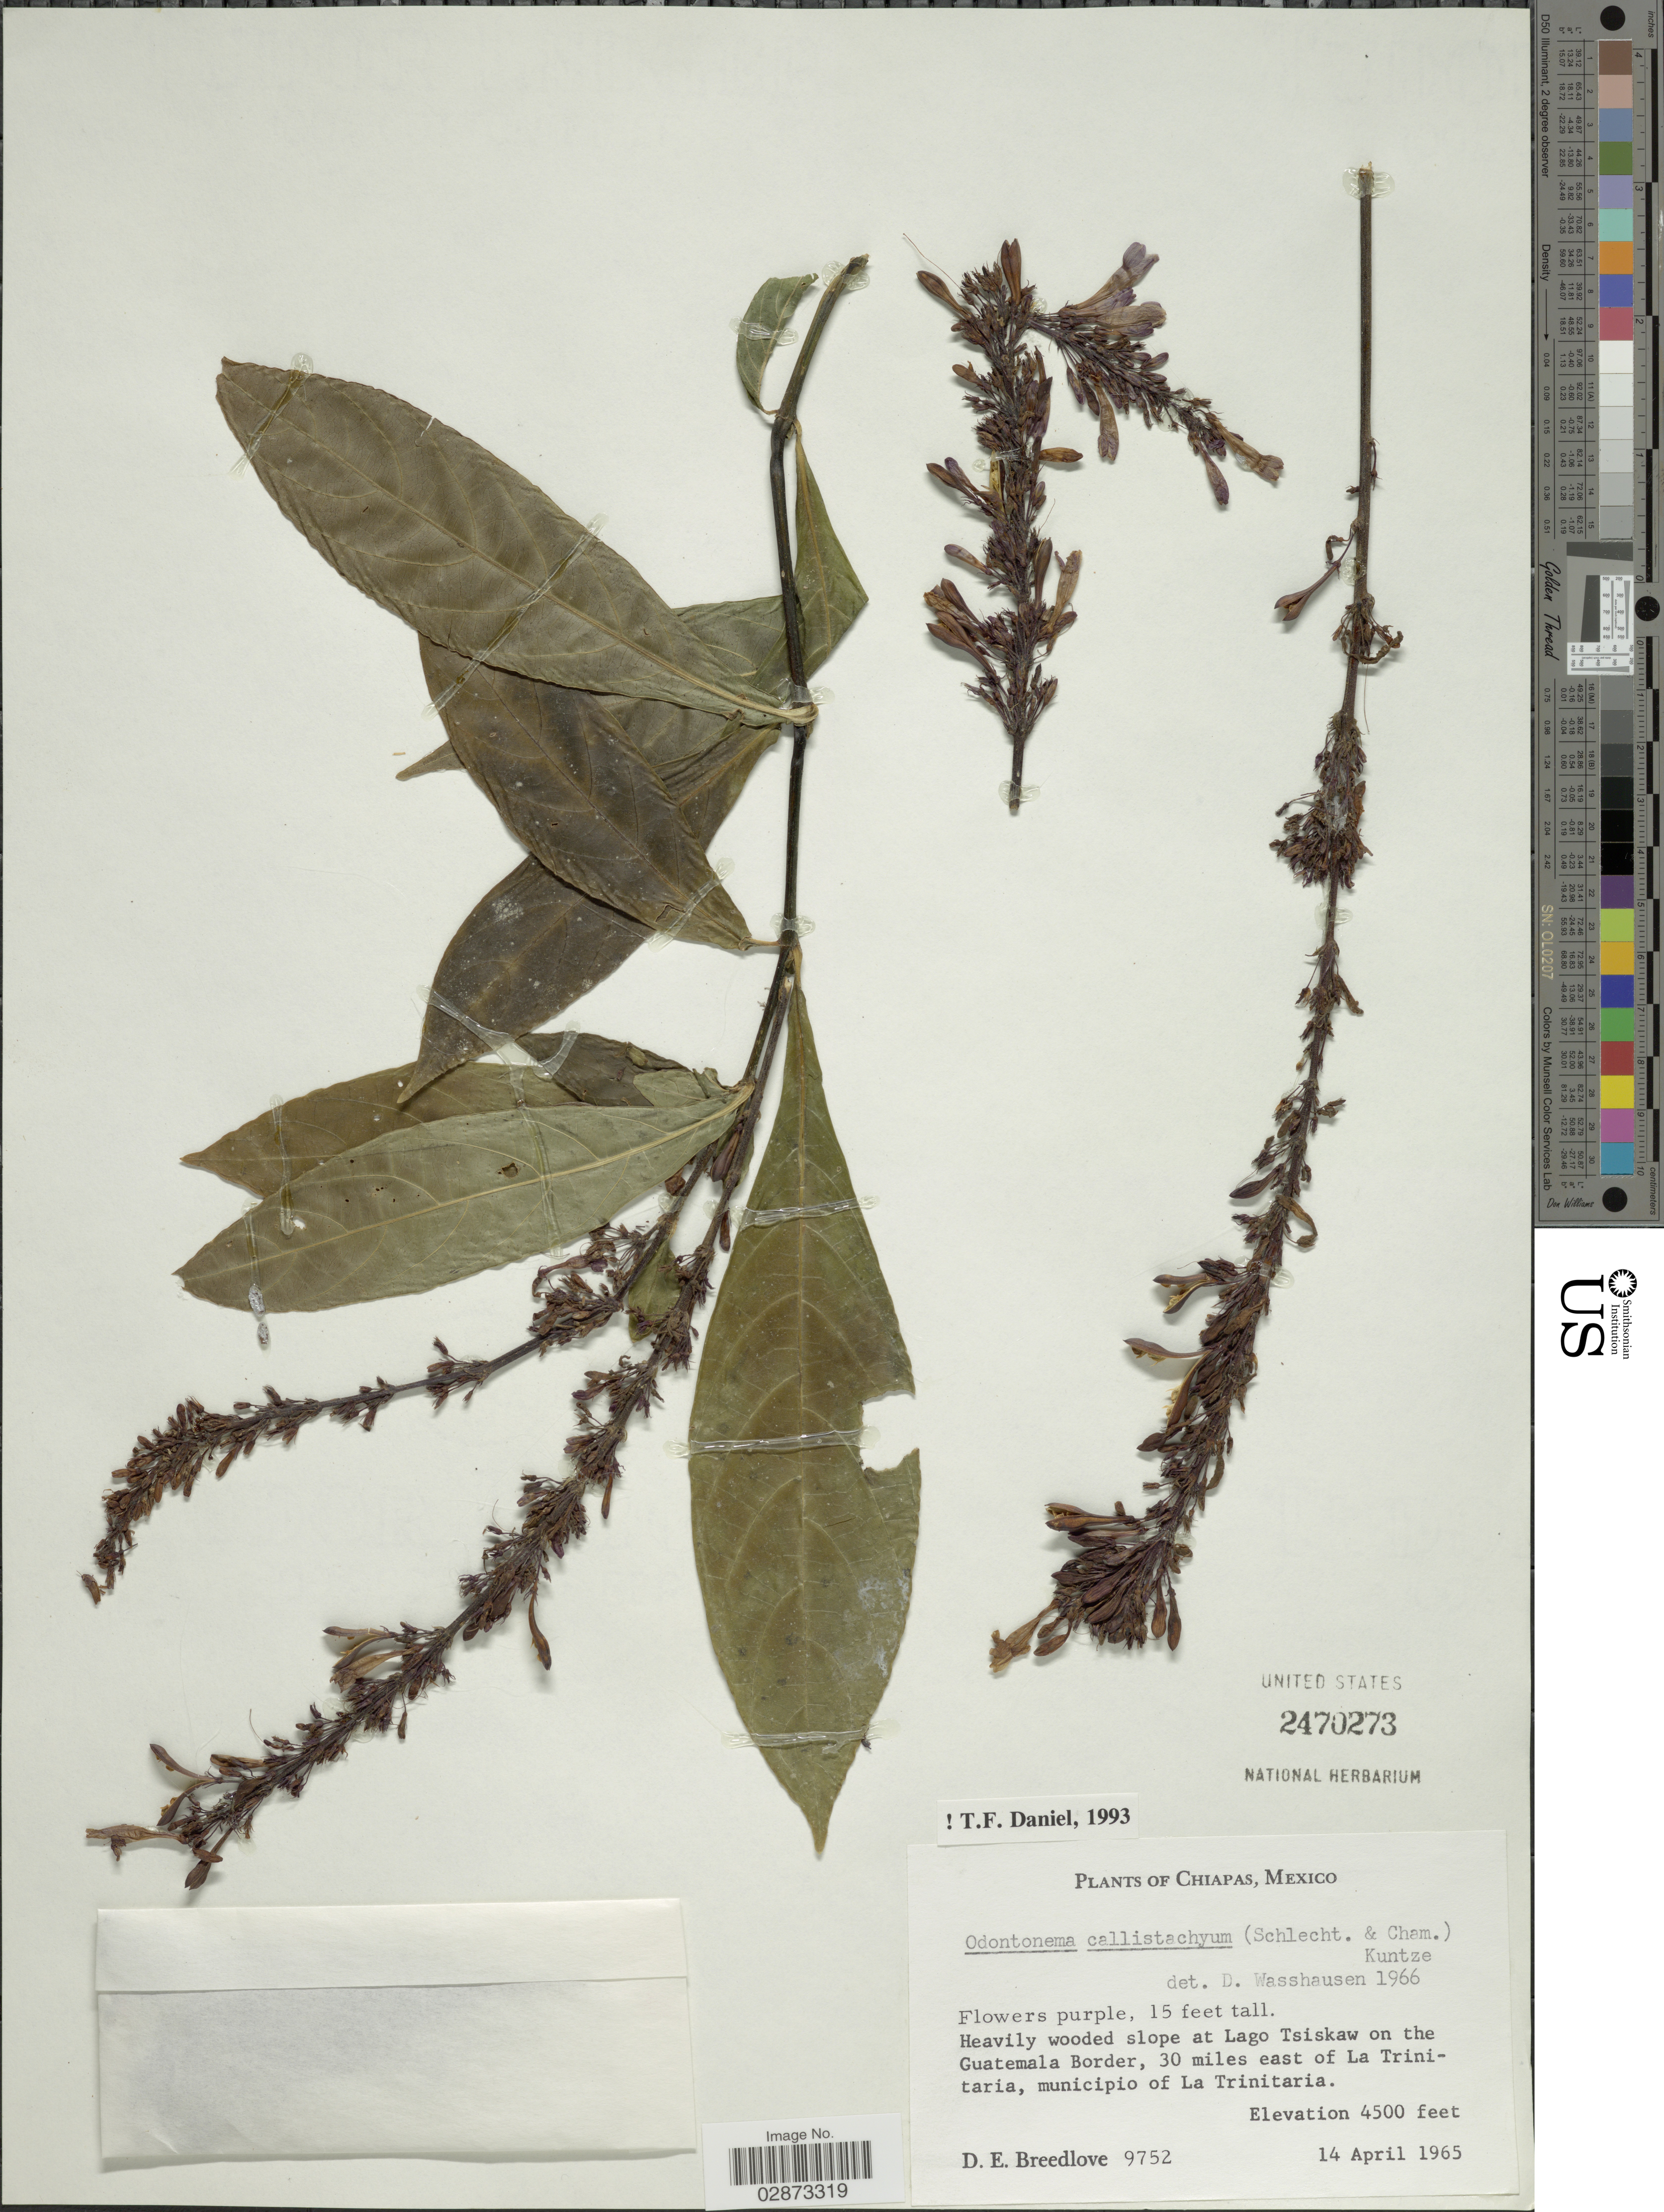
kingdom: Plantae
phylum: Tracheophyta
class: Magnoliopsida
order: Lamiales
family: Acanthaceae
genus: Odontonema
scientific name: Odontonema callistachyum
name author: (Schltdl. & Cham.) Kuntze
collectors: D. E. Breedlove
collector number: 9752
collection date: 1965-04-14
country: Mexico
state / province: Chiapas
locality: Heavily wooded slope at Lago Tsiskaw on the Guatemala Border, 30 miles east of La Trinitaria, municipio of La Trinitaria.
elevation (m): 1372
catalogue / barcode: US 2470273